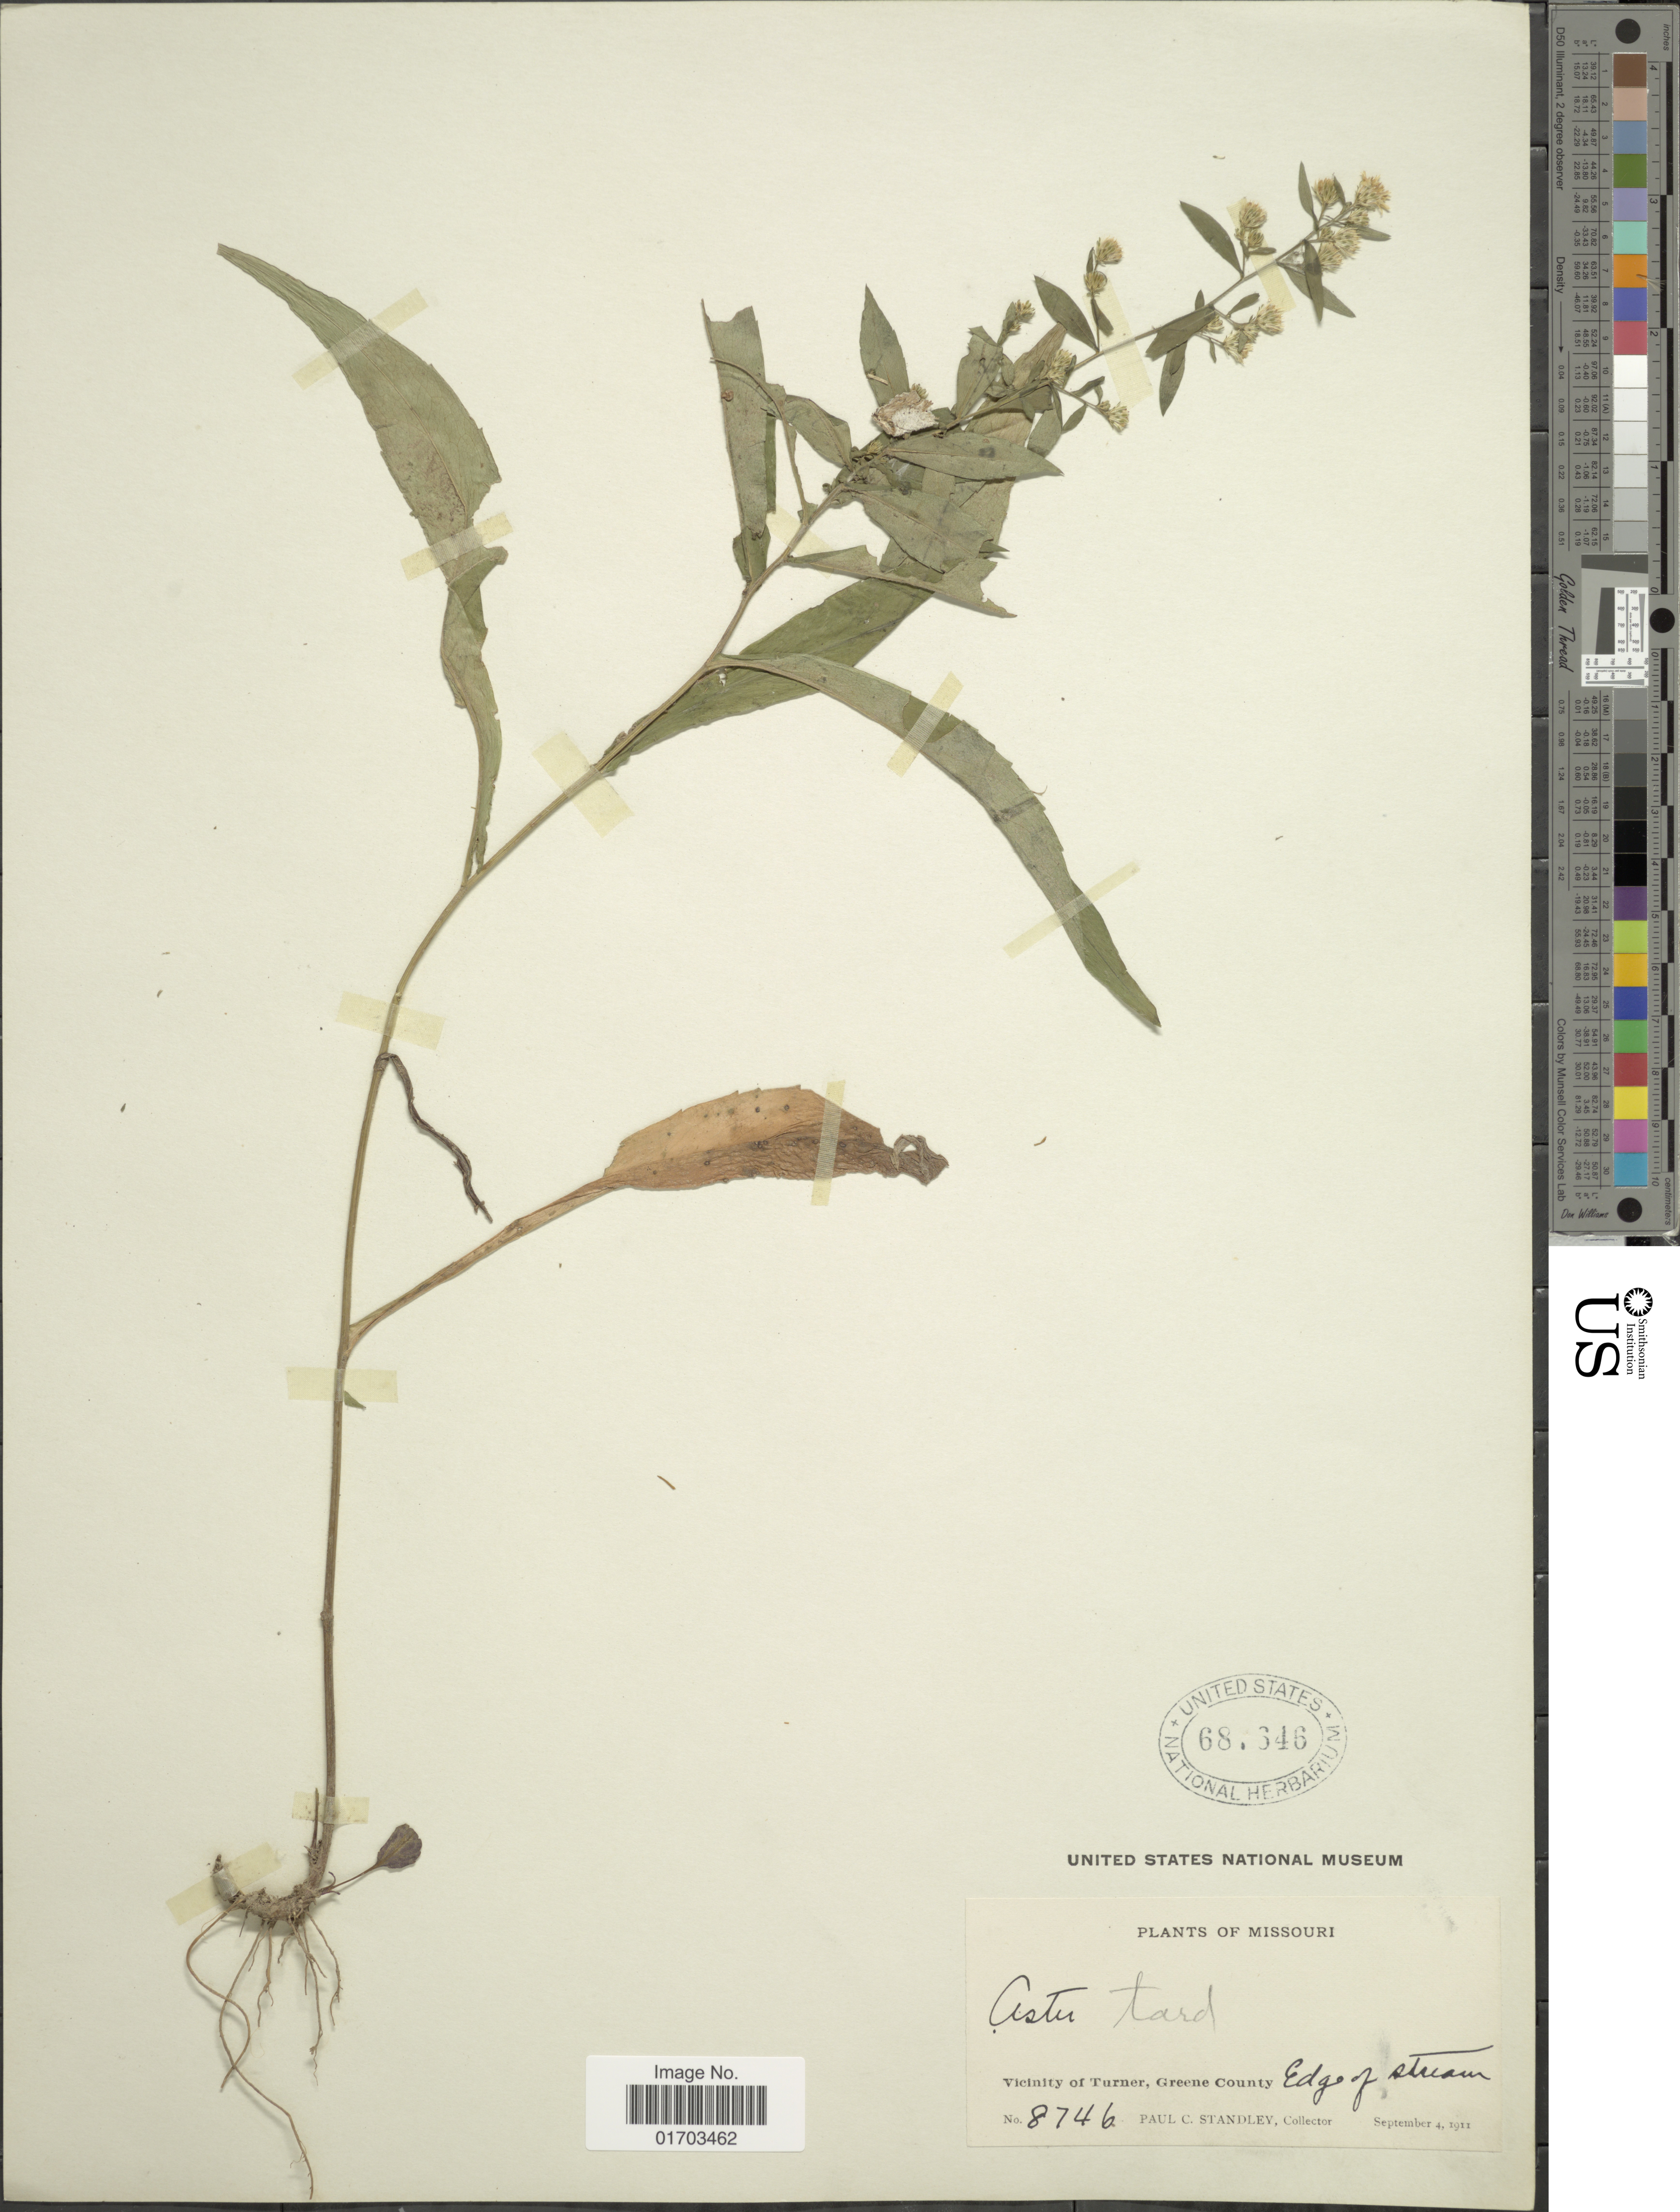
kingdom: Plantae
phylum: Tracheophyta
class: Magnoliopsida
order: Asterales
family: Asteraceae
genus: Symphyotrichum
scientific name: Symphyotrichum x tardiflorum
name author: (L.) Greuter et al.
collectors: P. C. Standley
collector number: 8746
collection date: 1911-09-04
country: United States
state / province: Missouri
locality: Vicinityof Turner, Greene County, edge of stream.